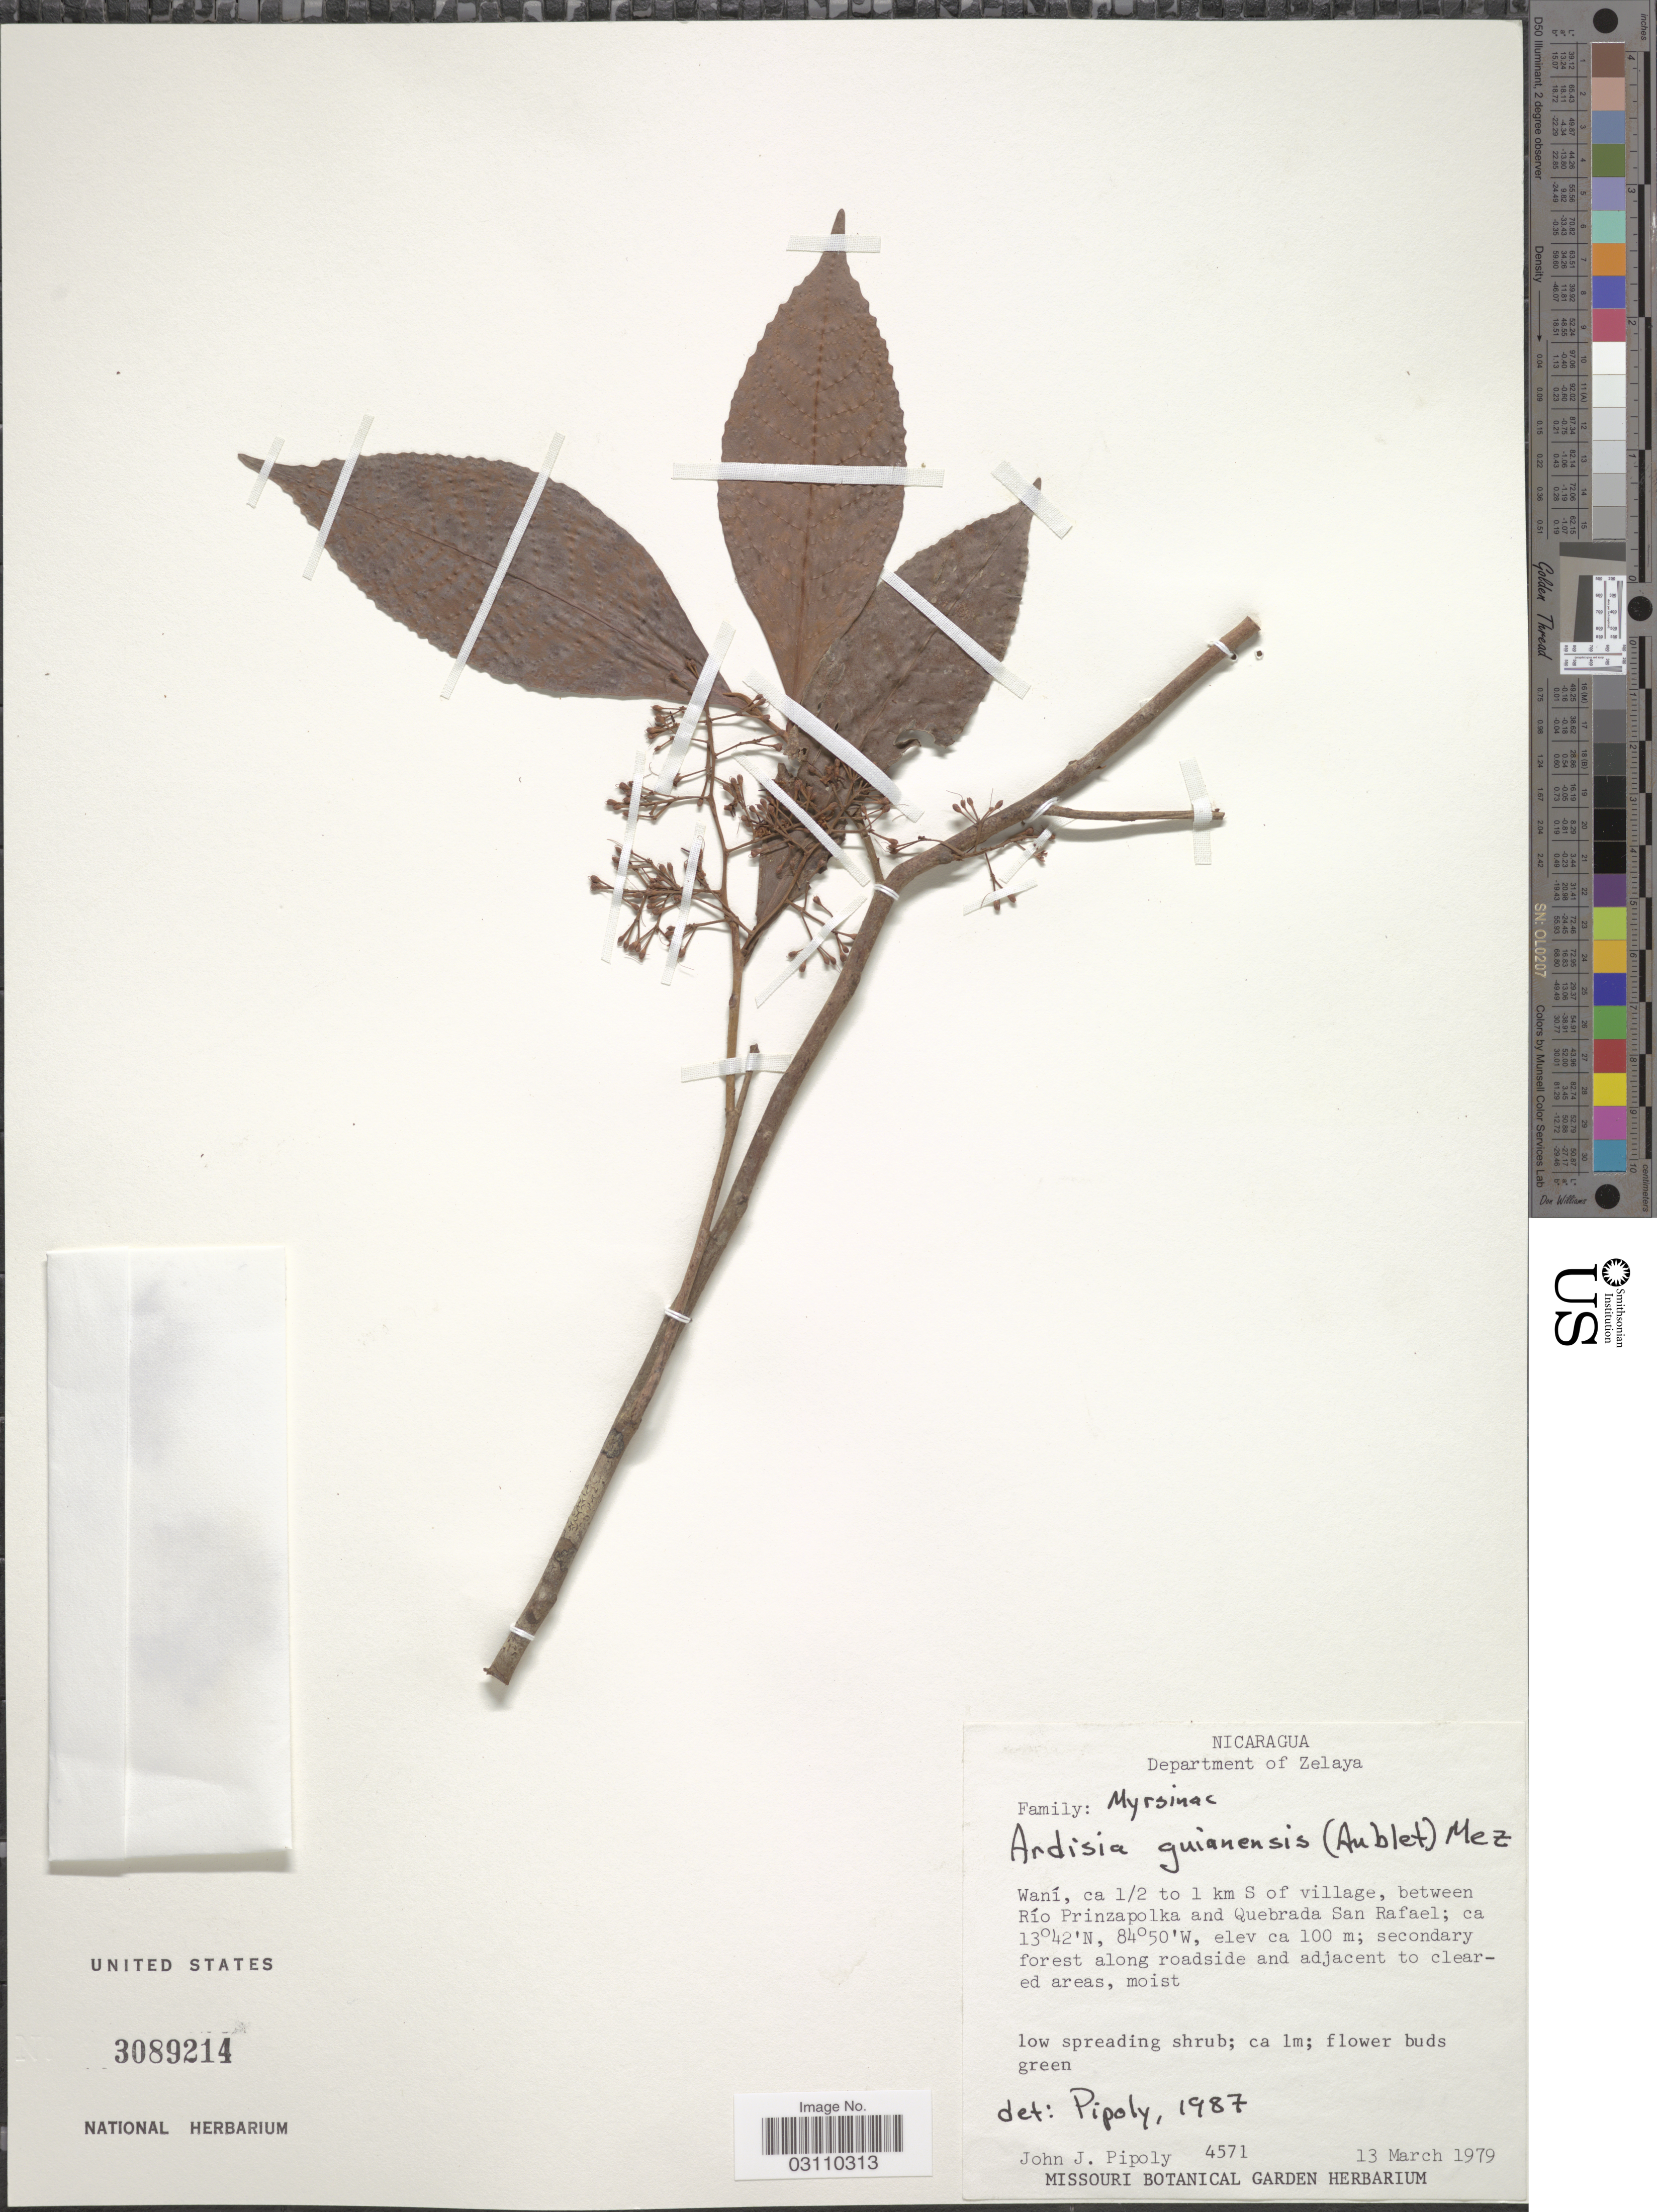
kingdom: Plantae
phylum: Tracheophyta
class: Magnoliopsida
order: Ericales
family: Primulaceae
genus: Ardisia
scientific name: Ardisia guianensis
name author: (Aubl.) Mez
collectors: J. J. Pipoly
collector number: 4571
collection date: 1979-03-13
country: Nicaragua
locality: Department of Zelaya, Waní, ca ½ to 1 km S of village, between Río Prinzapolka and Quebrada San Rafael.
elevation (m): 100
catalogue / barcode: US 3089214